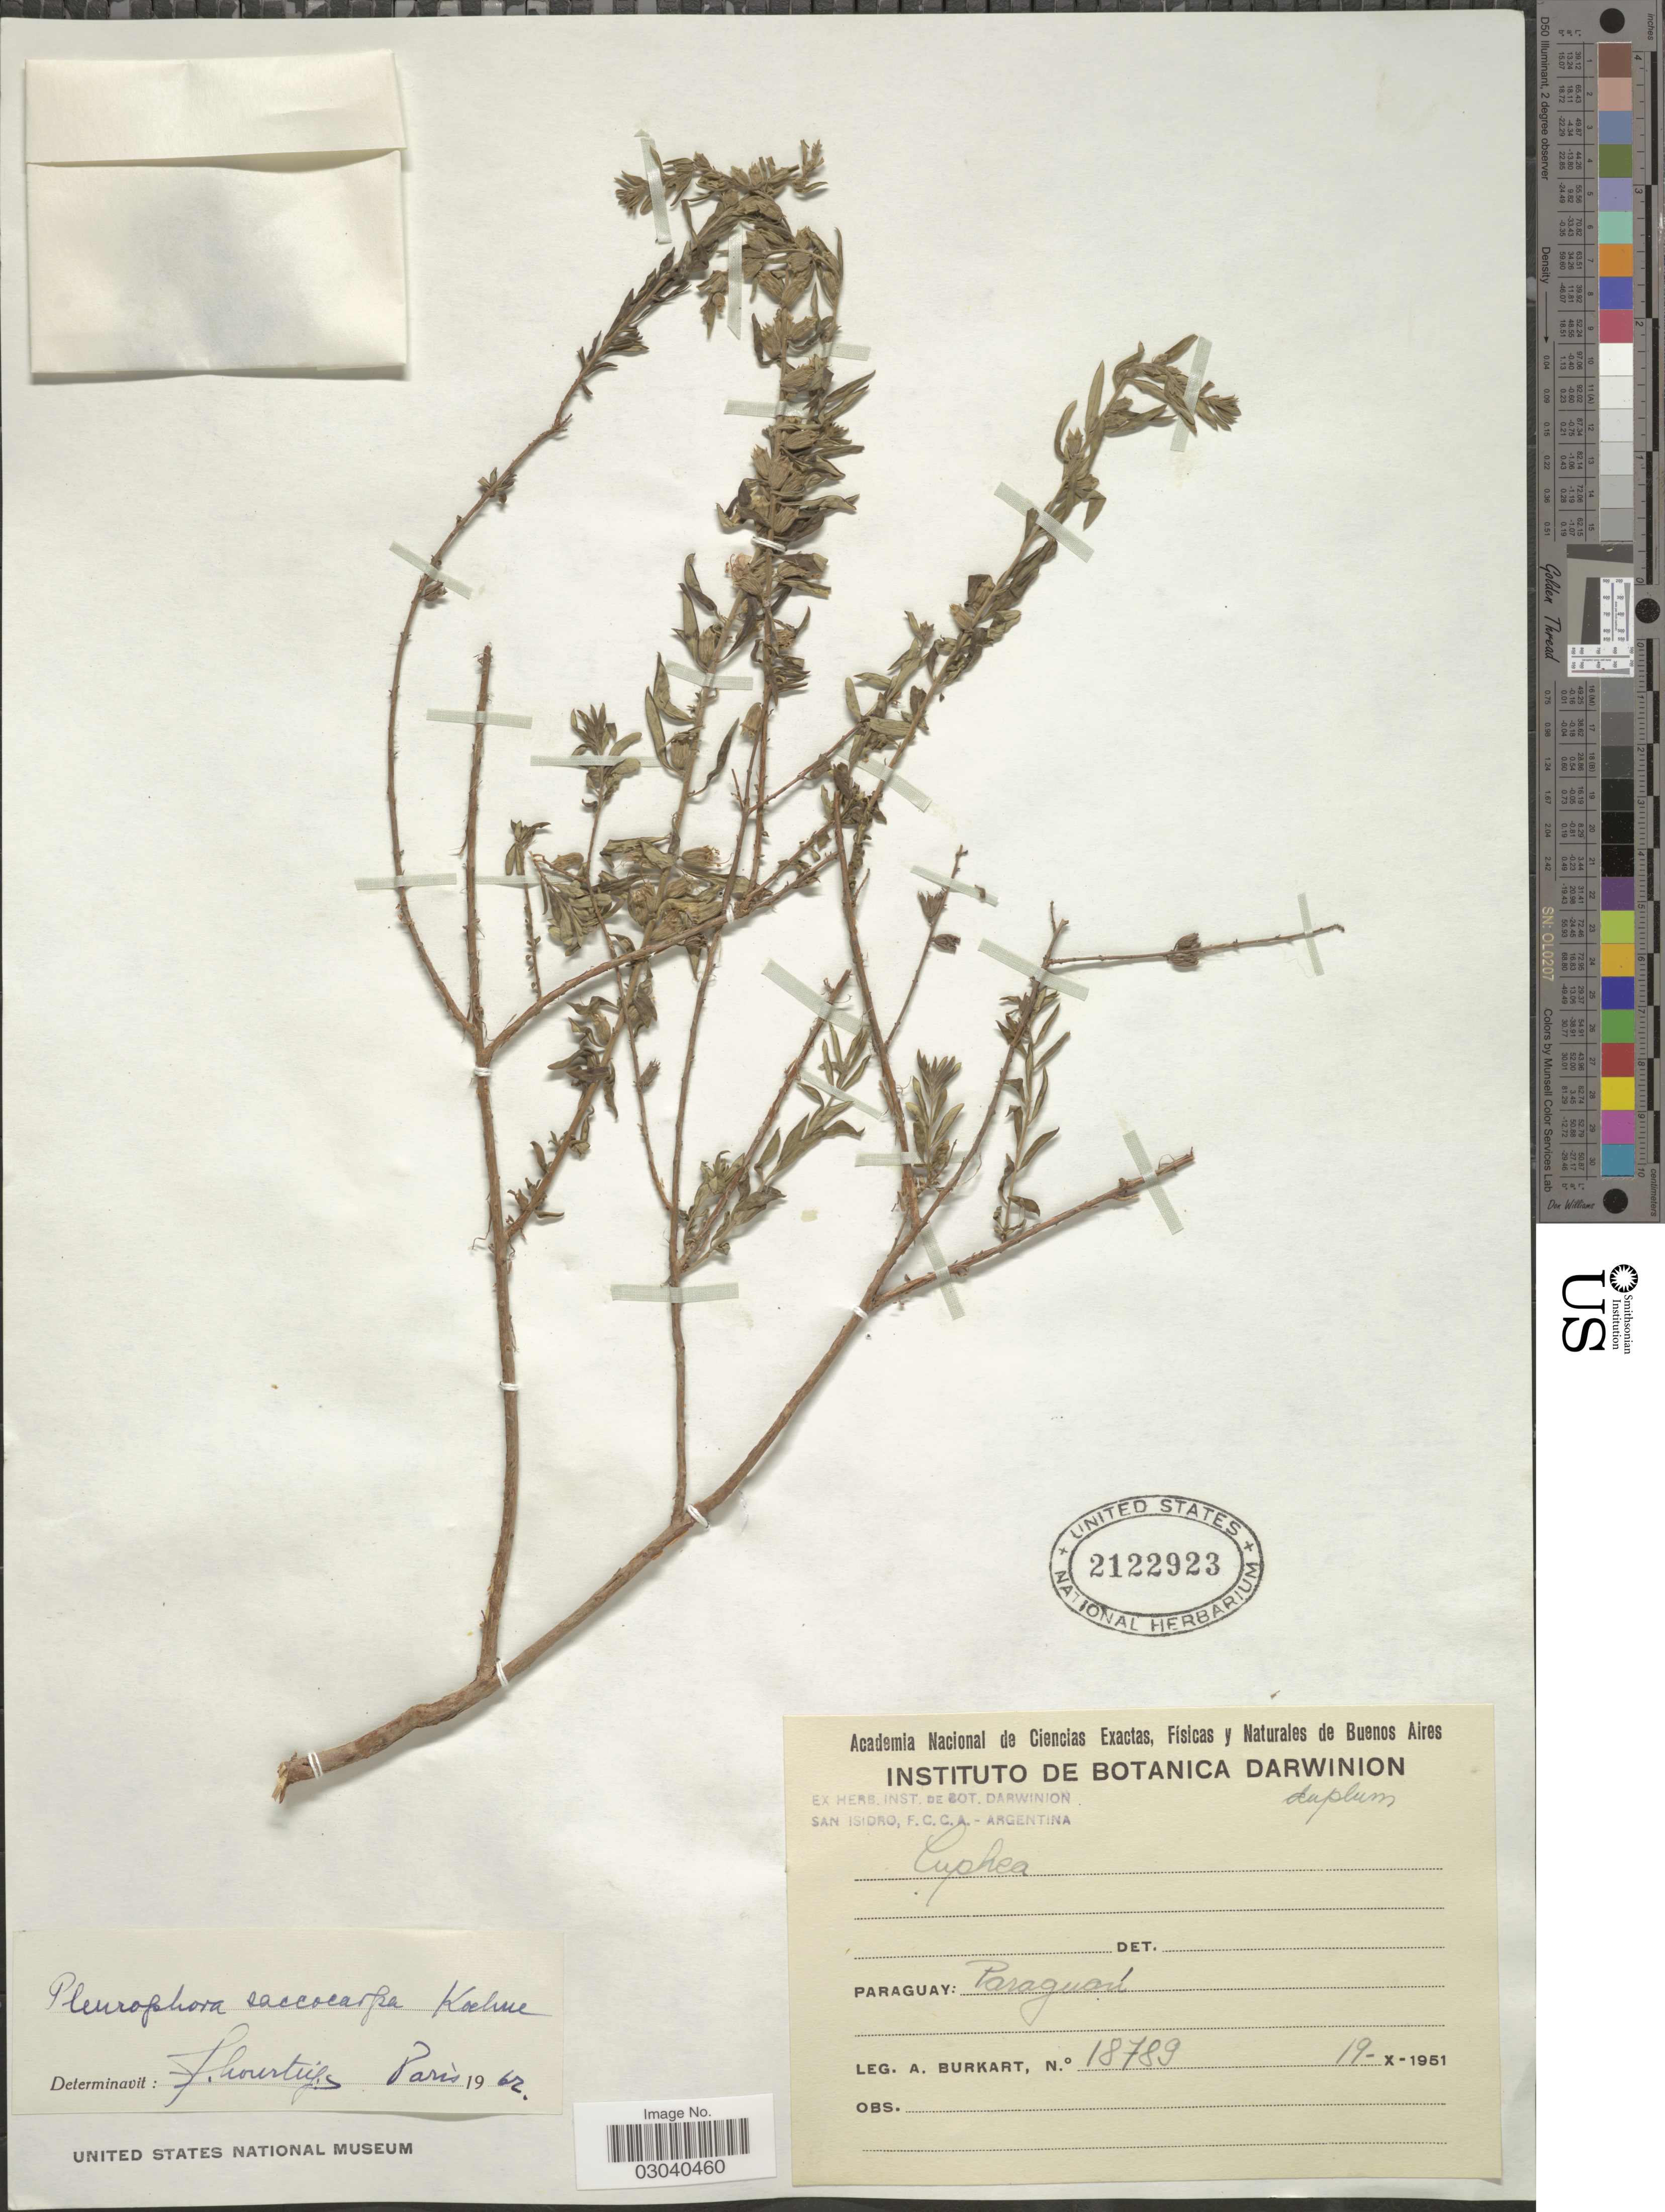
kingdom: Plantae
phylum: Tracheophyta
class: Magnoliopsida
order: Myrtales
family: Lythraceae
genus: Pleurophora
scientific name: Pleurophora saccocarpa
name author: Koehne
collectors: A. E. Burkart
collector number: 18789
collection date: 1951-10-19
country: Paraguay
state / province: Paraguari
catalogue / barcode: US 2122923